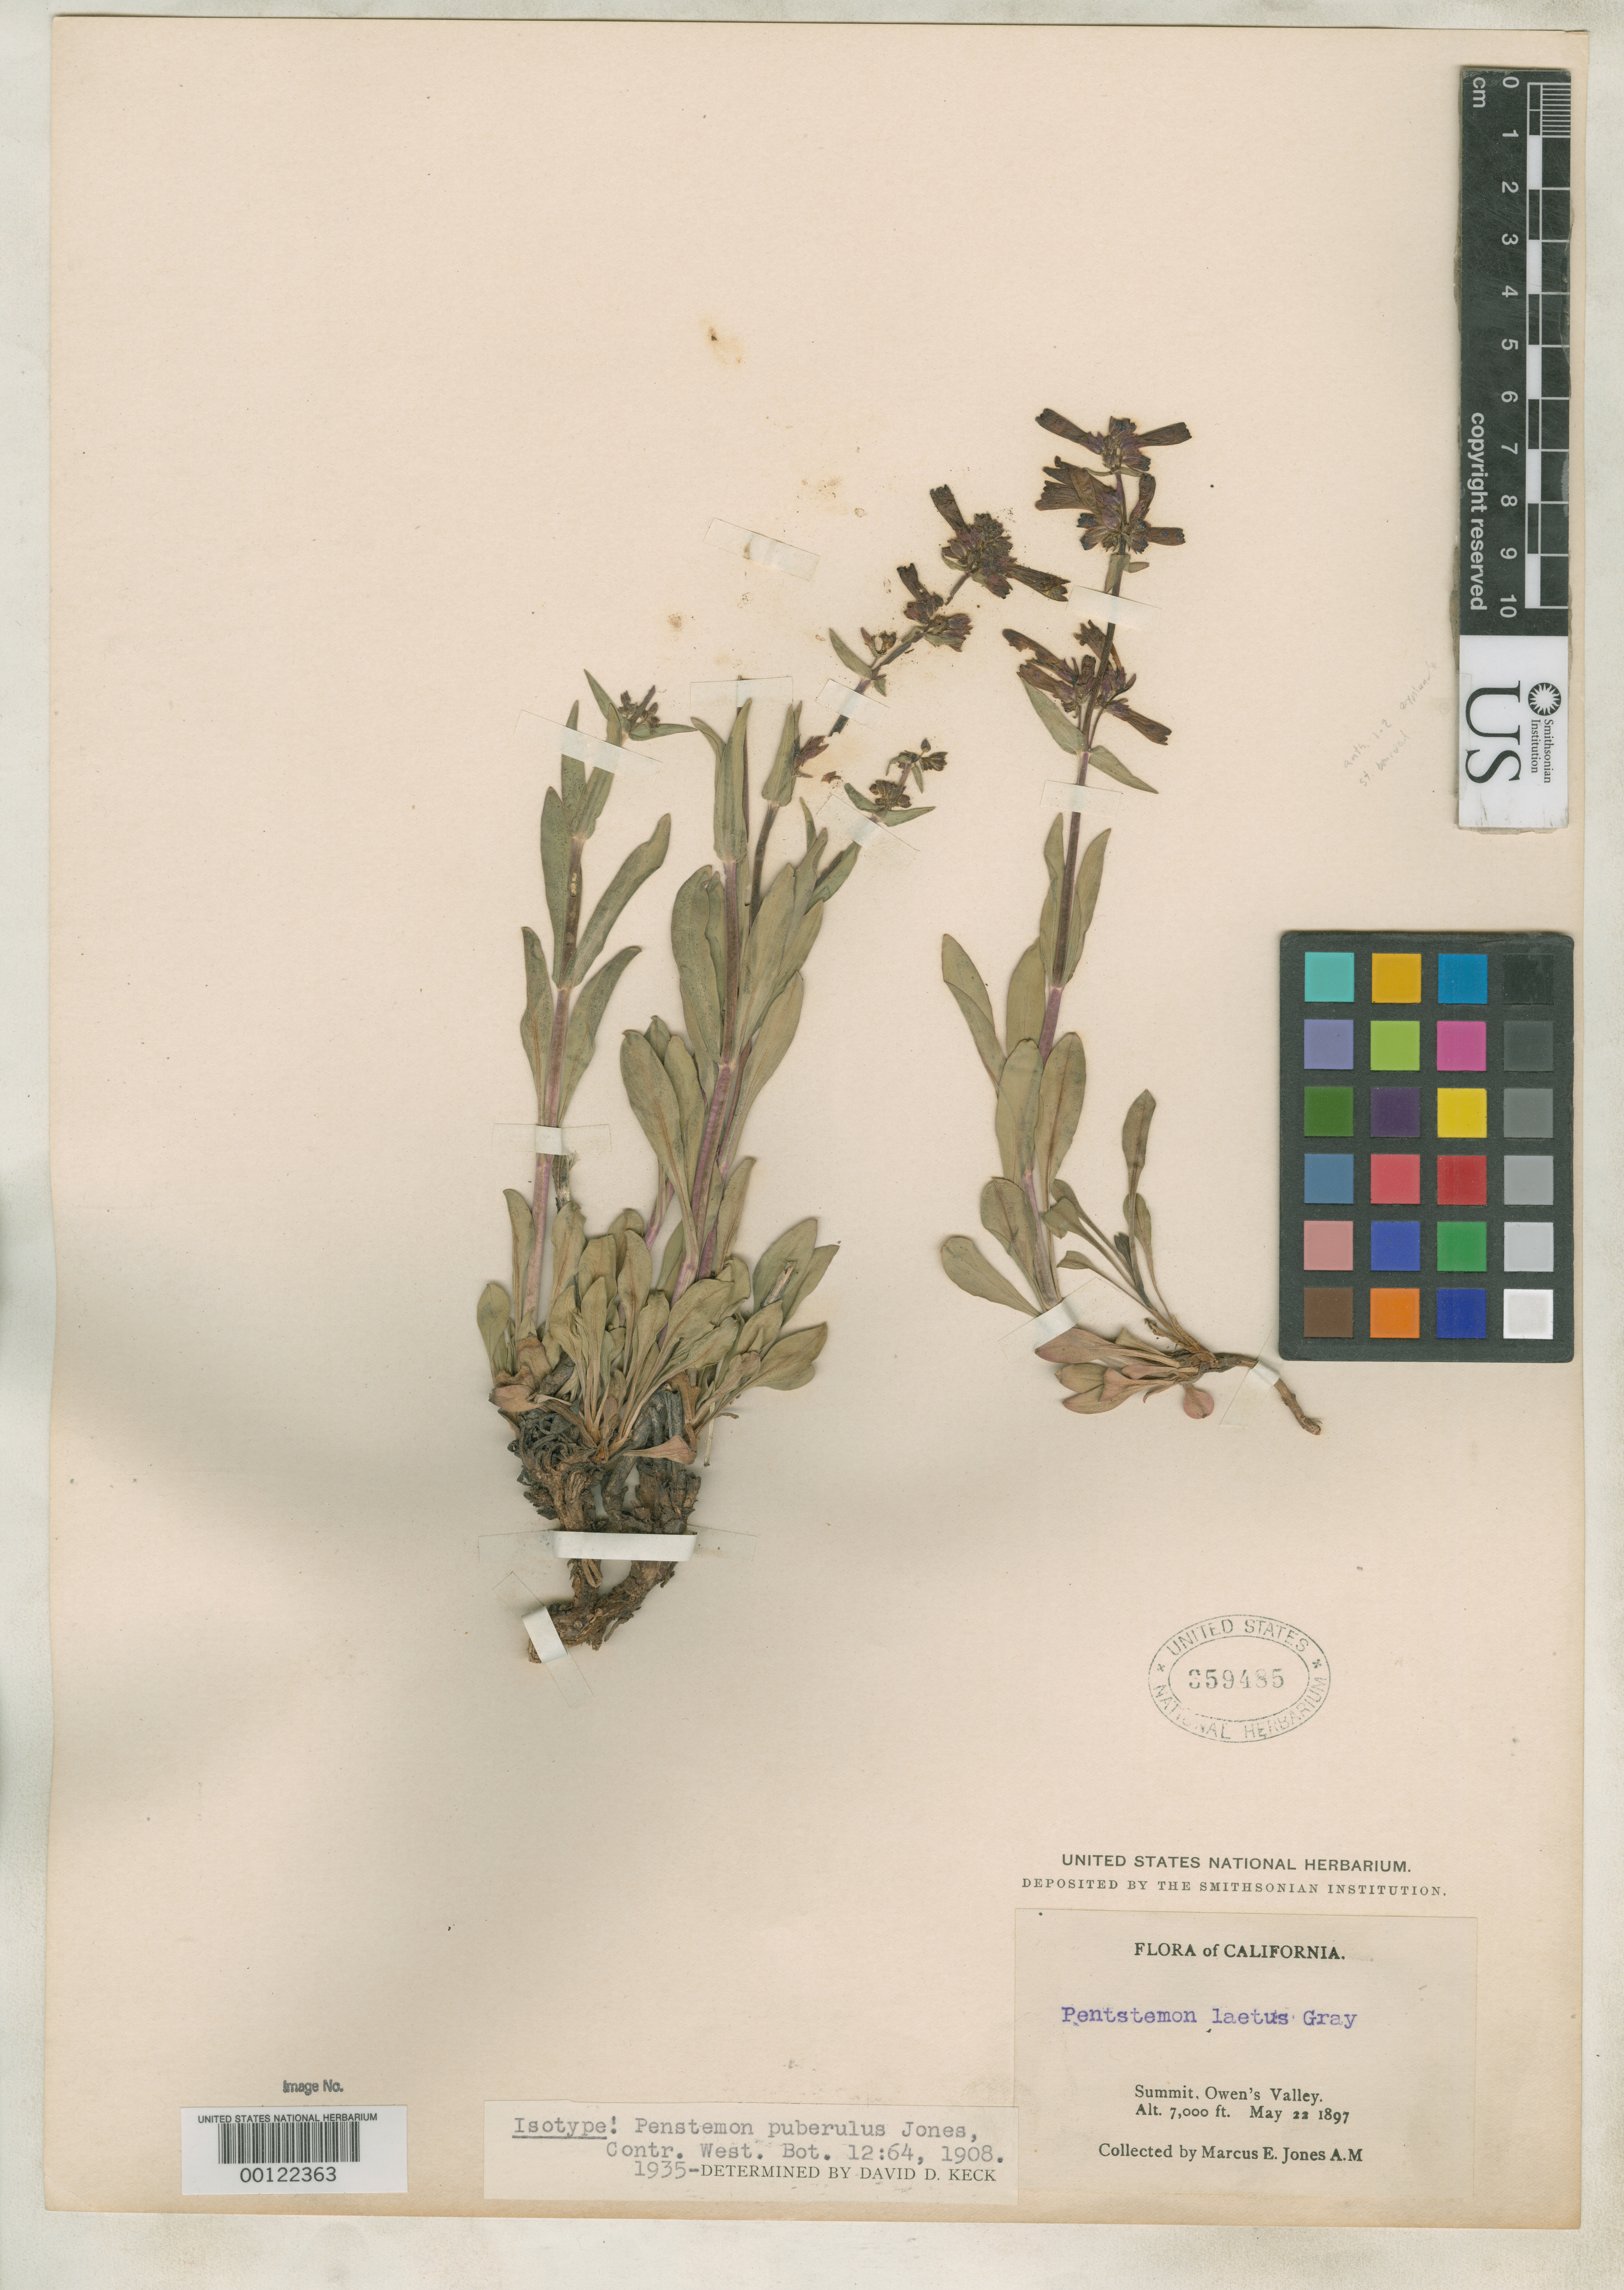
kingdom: Plantae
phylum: Tracheophyta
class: Magnoliopsida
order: Lamiales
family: Plantaginaceae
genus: Penstemon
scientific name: Penstemon puberulus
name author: M.E. Jones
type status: Isotype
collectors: M. E. Jones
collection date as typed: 22 May 1897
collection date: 1897-05-22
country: United States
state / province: California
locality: Owen's Valley.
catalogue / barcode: US 359485